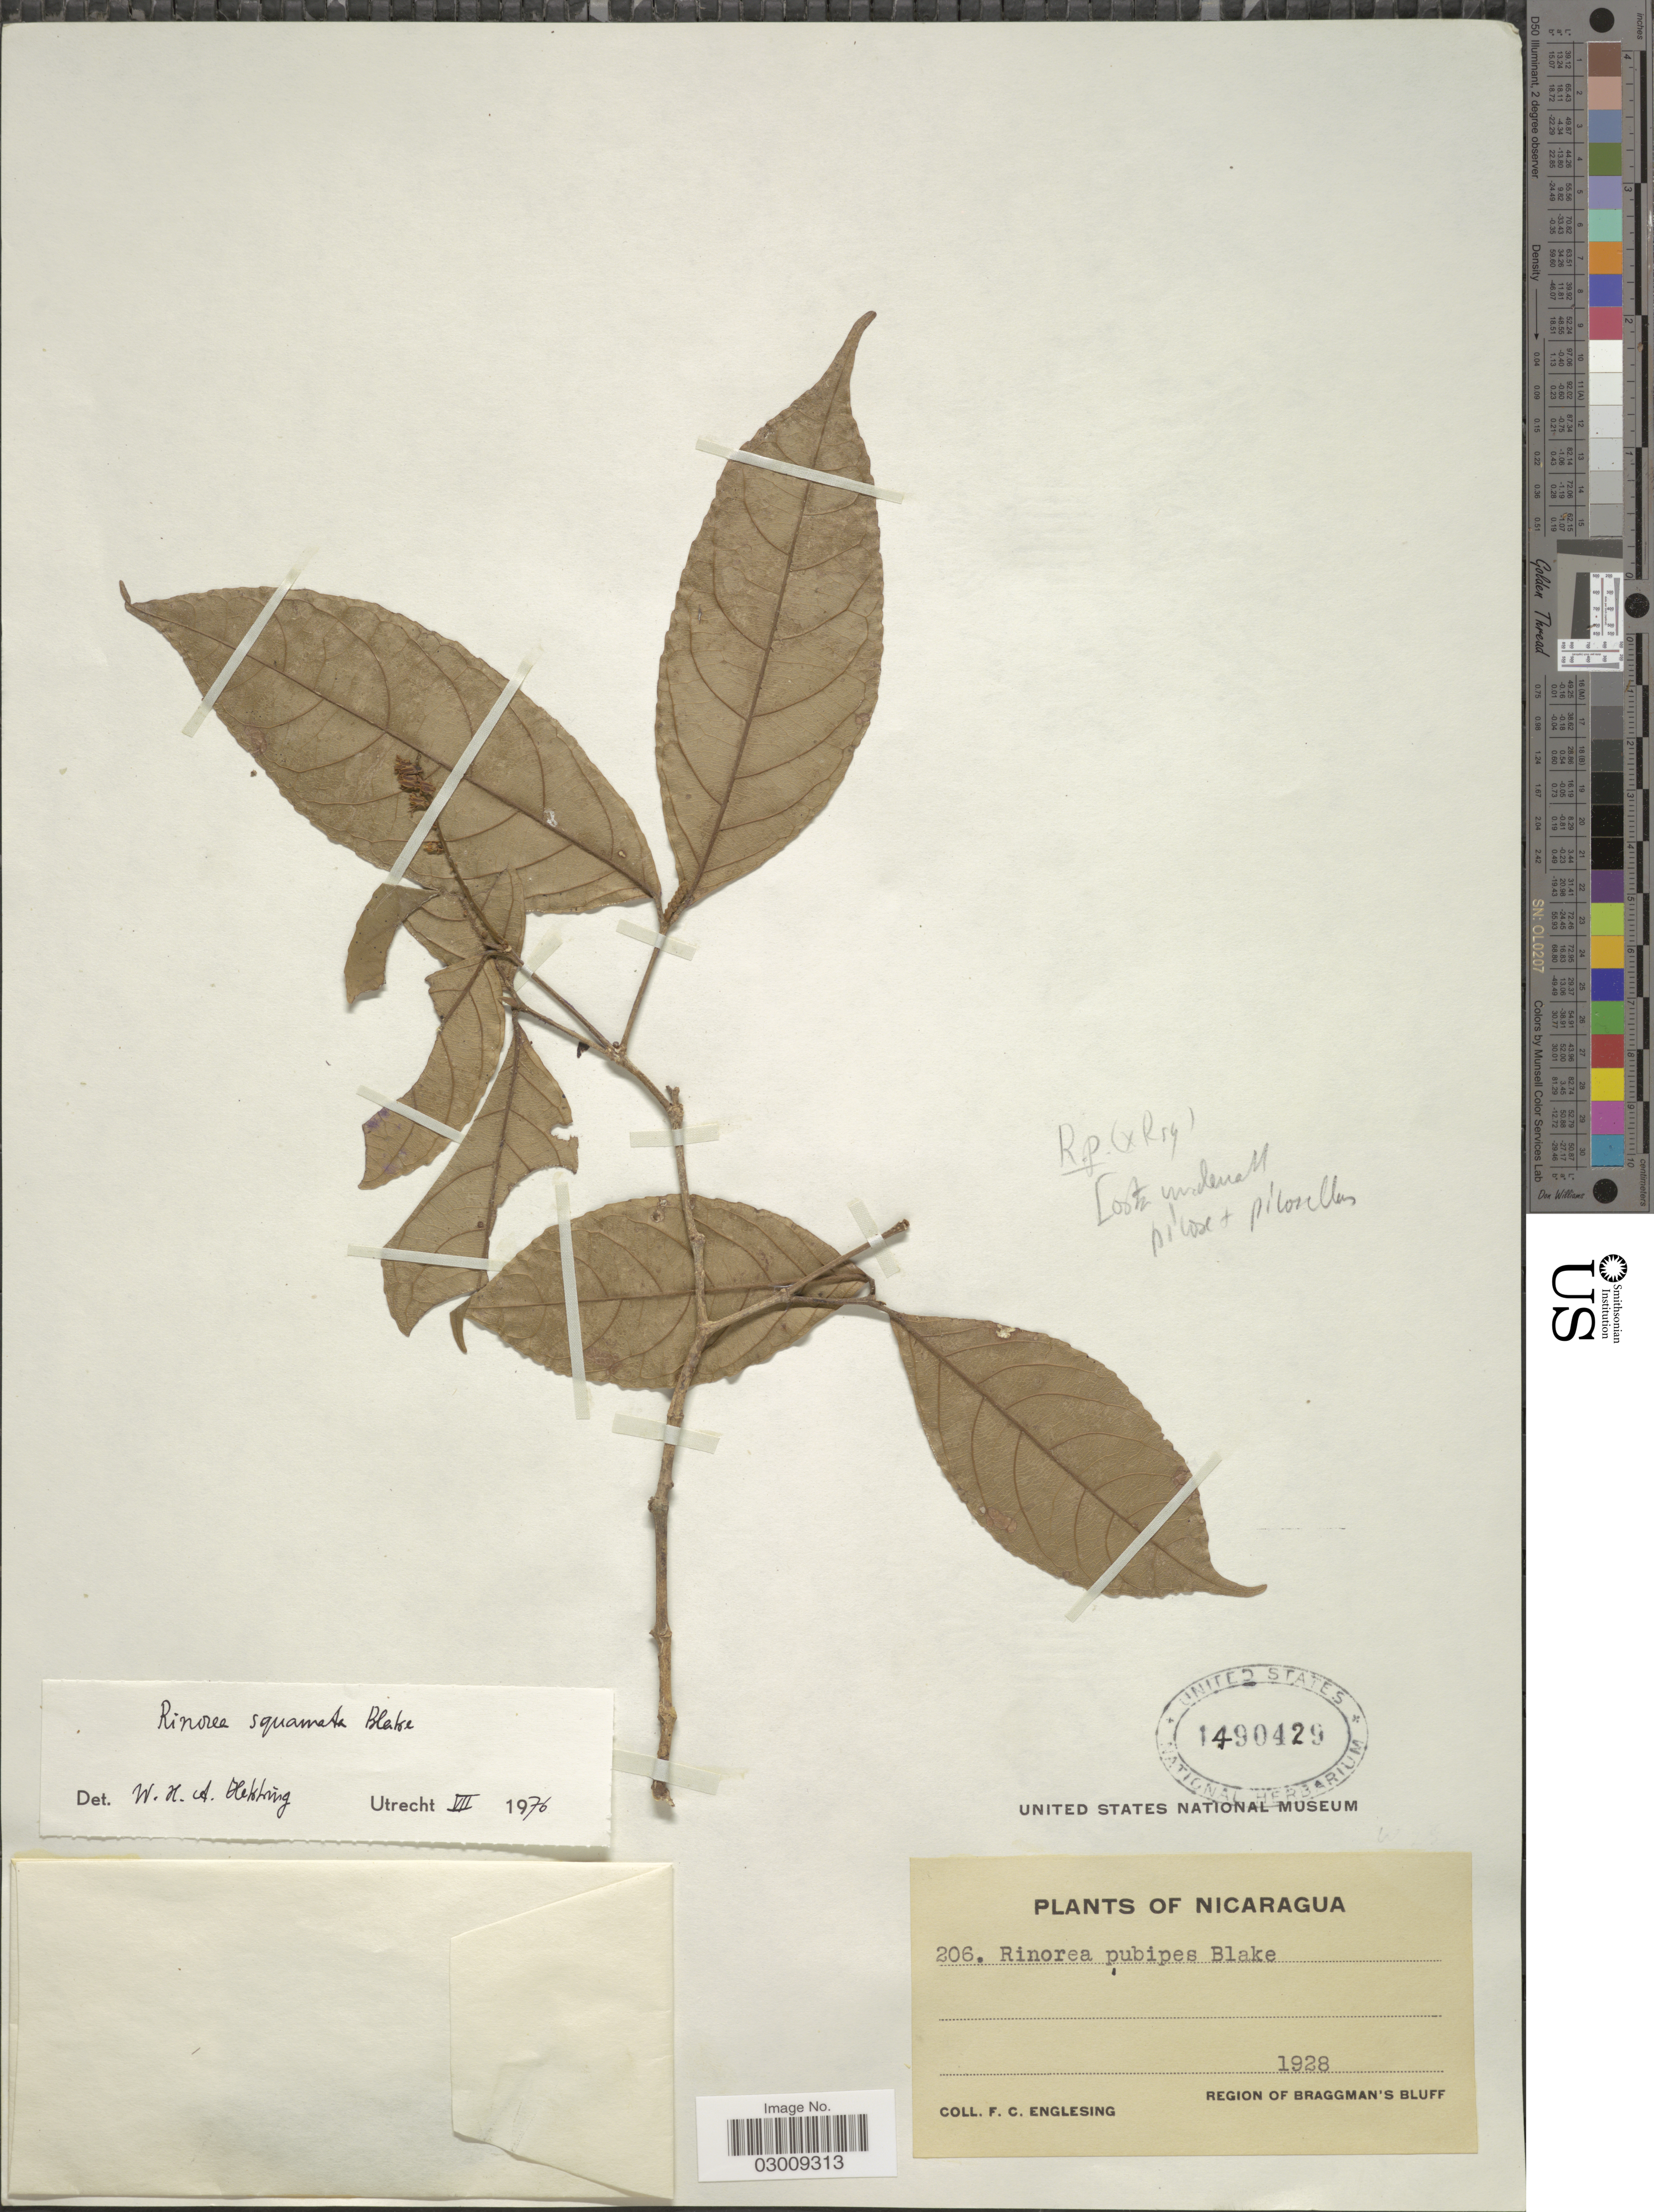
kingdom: Plantae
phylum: Tracheophyta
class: Magnoliopsida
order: Malpighiales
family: Violaceae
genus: Rinorea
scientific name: Rinorea squamata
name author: S.F. Blake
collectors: F. Englesing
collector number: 206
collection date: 1928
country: Nicaragua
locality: Region of Braggman's Bluff.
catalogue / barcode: US 1490429